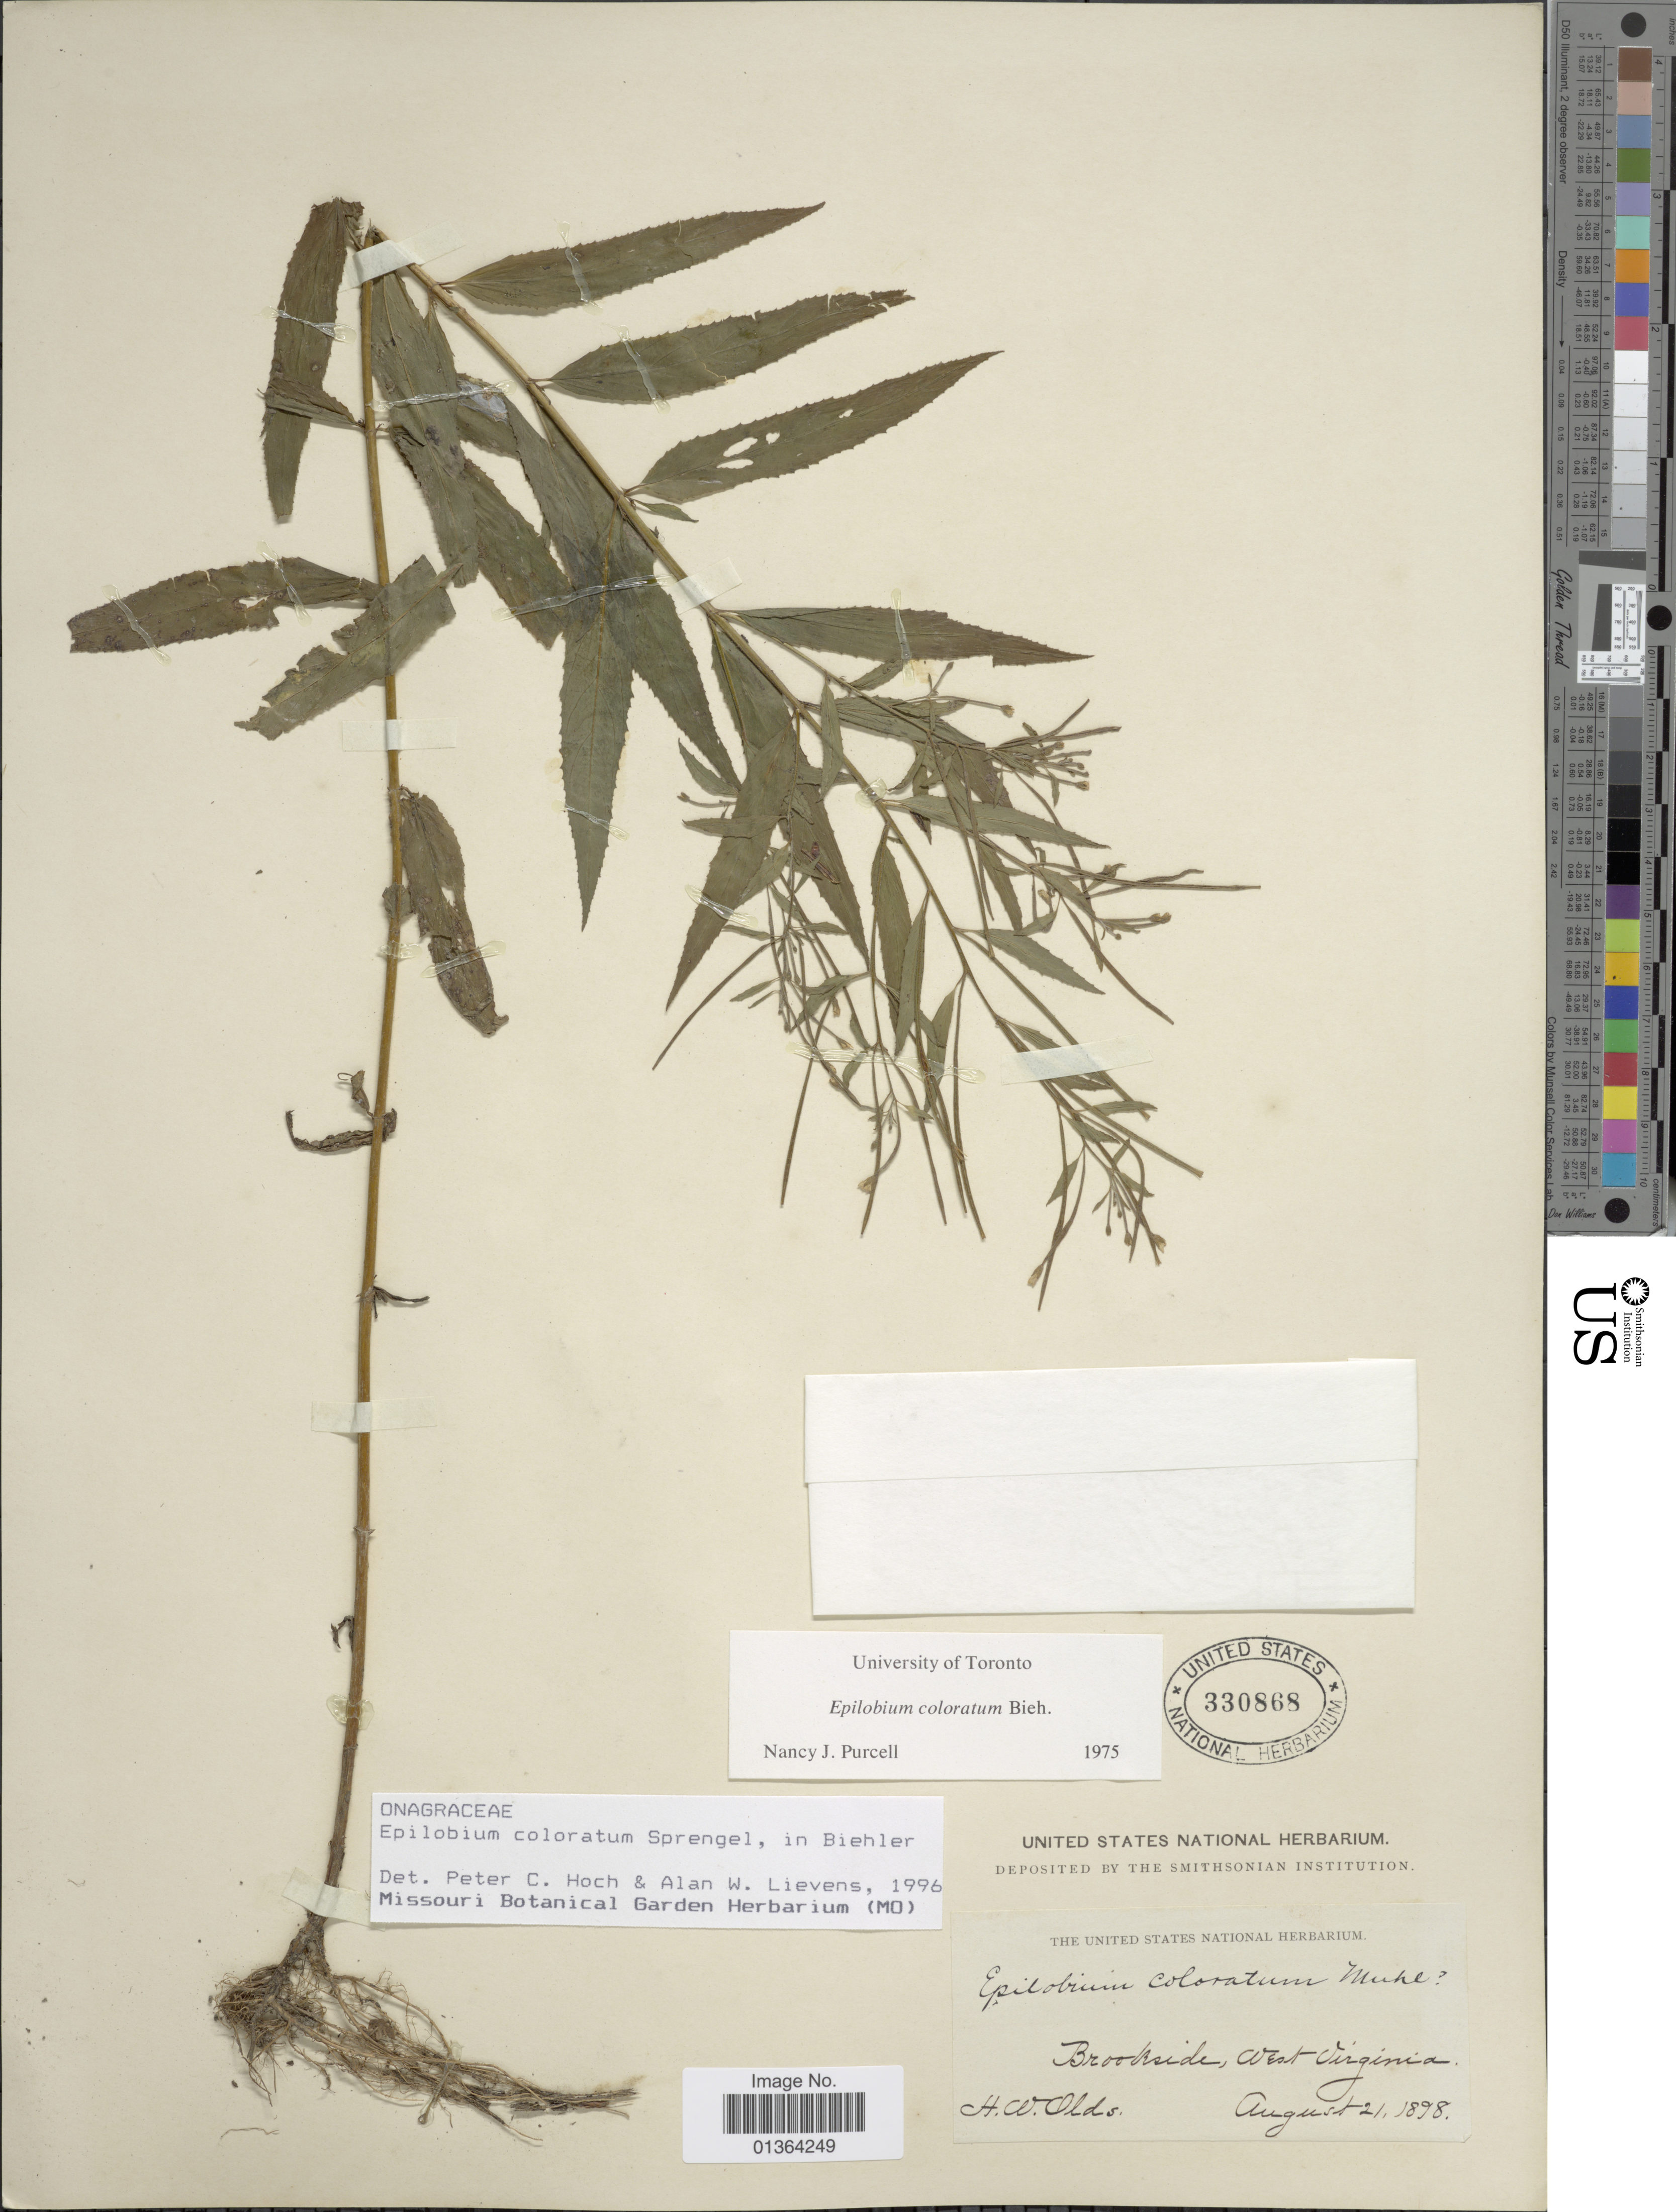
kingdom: Plantae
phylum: Tracheophyta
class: Magnoliopsida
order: Myrtales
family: Onagraceae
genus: Epilobium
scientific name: Epilobium coloratum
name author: Biehler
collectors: H. W. Olds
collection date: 1898-08-21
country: United States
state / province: West Virginia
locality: Brookside.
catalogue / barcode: US 330868